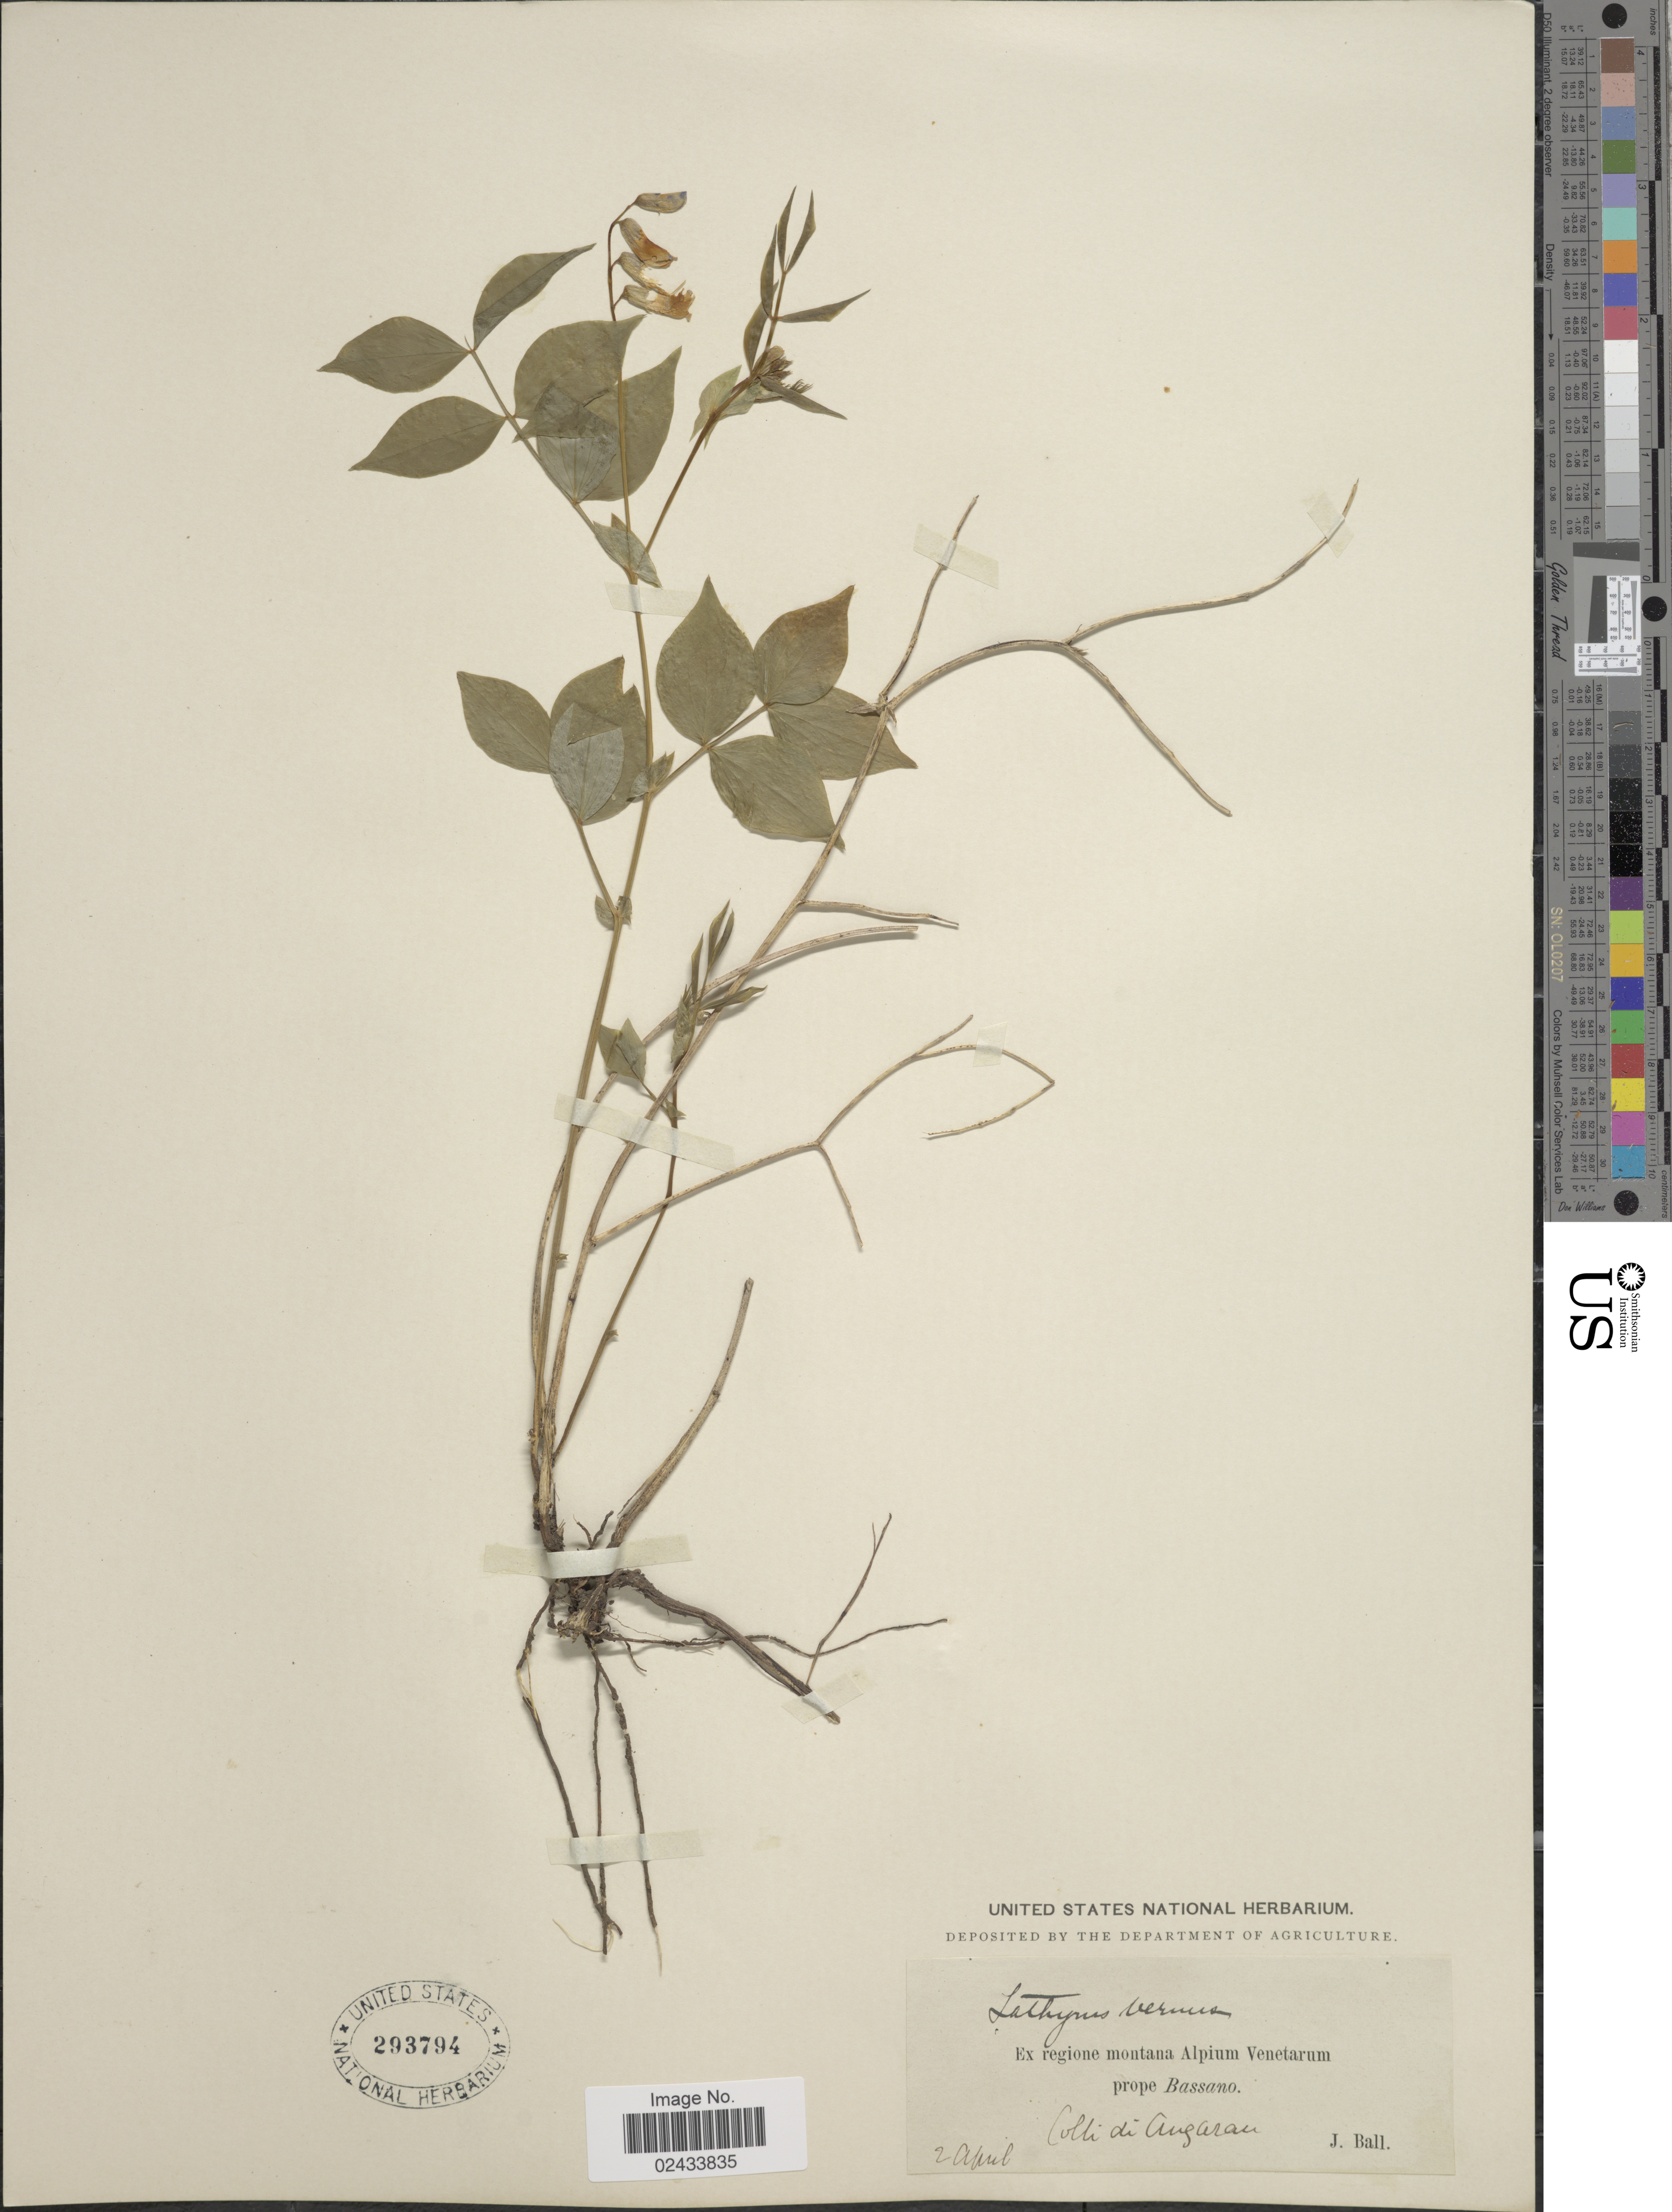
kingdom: Plantae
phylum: Tracheophyta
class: Magnoliopsida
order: Fabales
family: Fabaceae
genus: Lathyrus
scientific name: Lathyrus vernus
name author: (L.) Bernh.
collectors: J. Ball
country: Italy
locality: Regione montana Alpium Venetarum prope Bassano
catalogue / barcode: US 293794